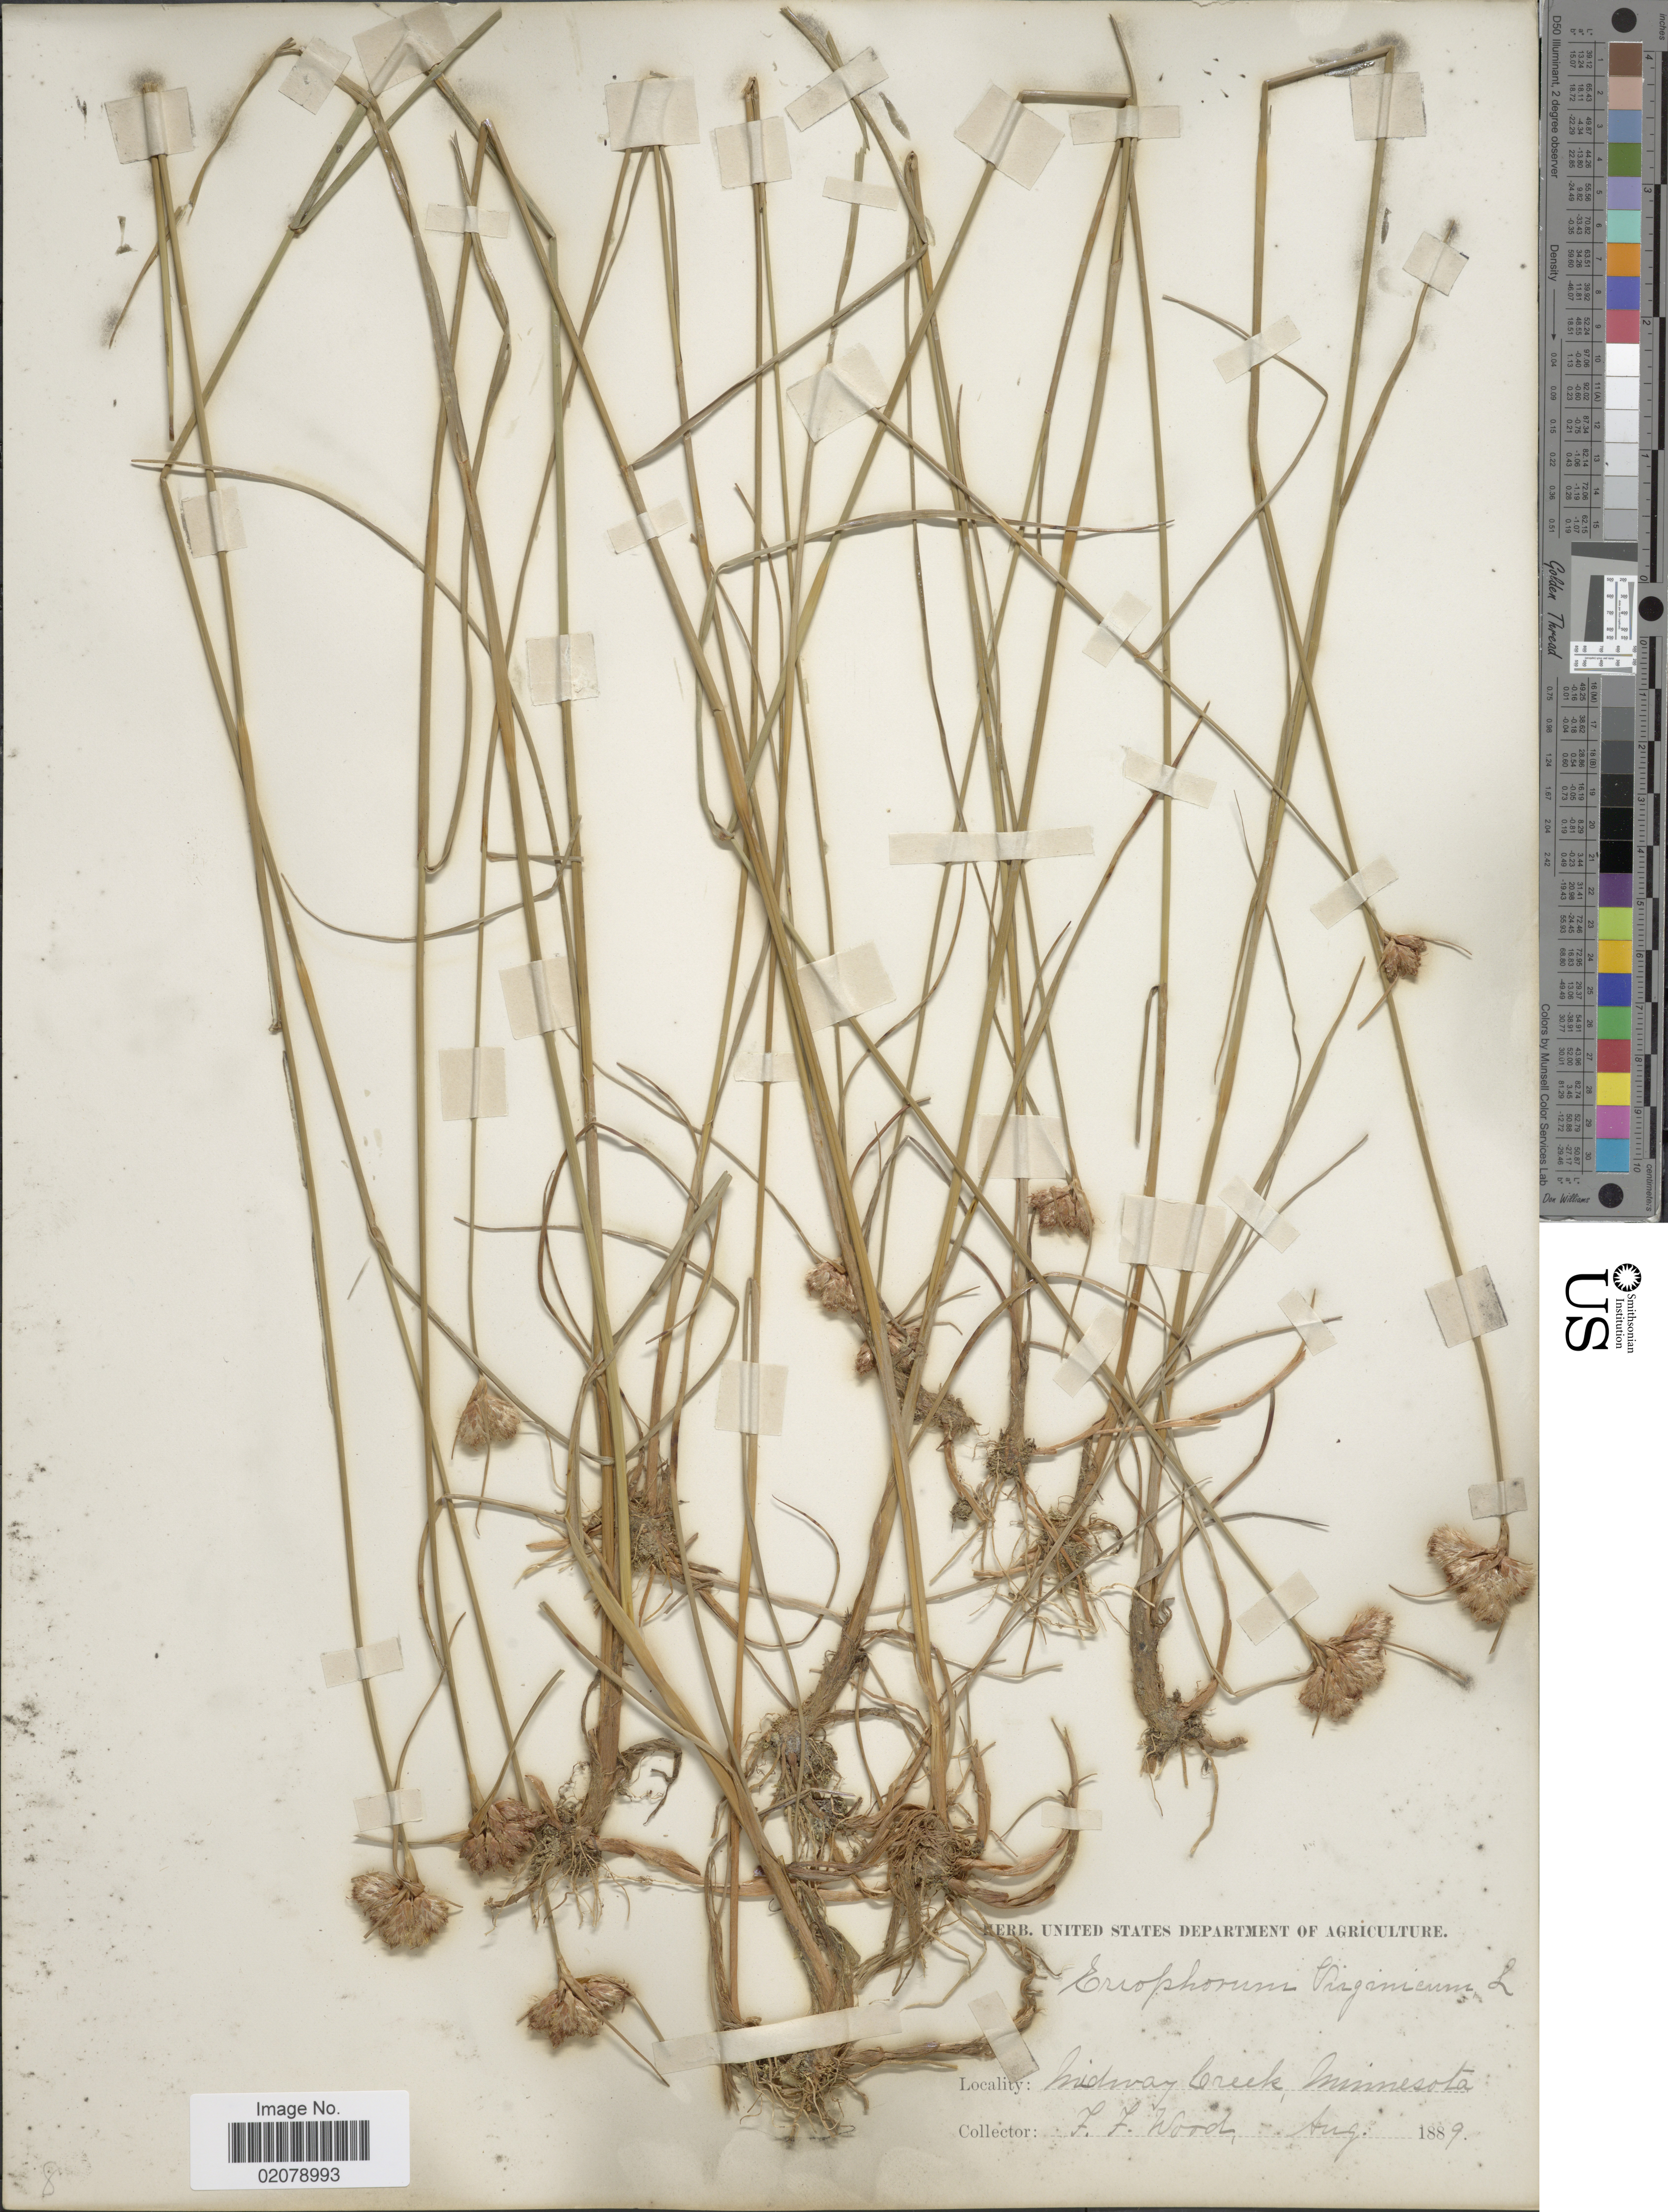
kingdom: Plantae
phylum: Tracheophyta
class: Liliopsida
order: Poales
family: Cyperaceae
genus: Eriophorum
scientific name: Eriophorum virginicum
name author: L.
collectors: F. Wood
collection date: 1889-08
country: United States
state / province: Minnesota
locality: Midway CReek, Minnesota